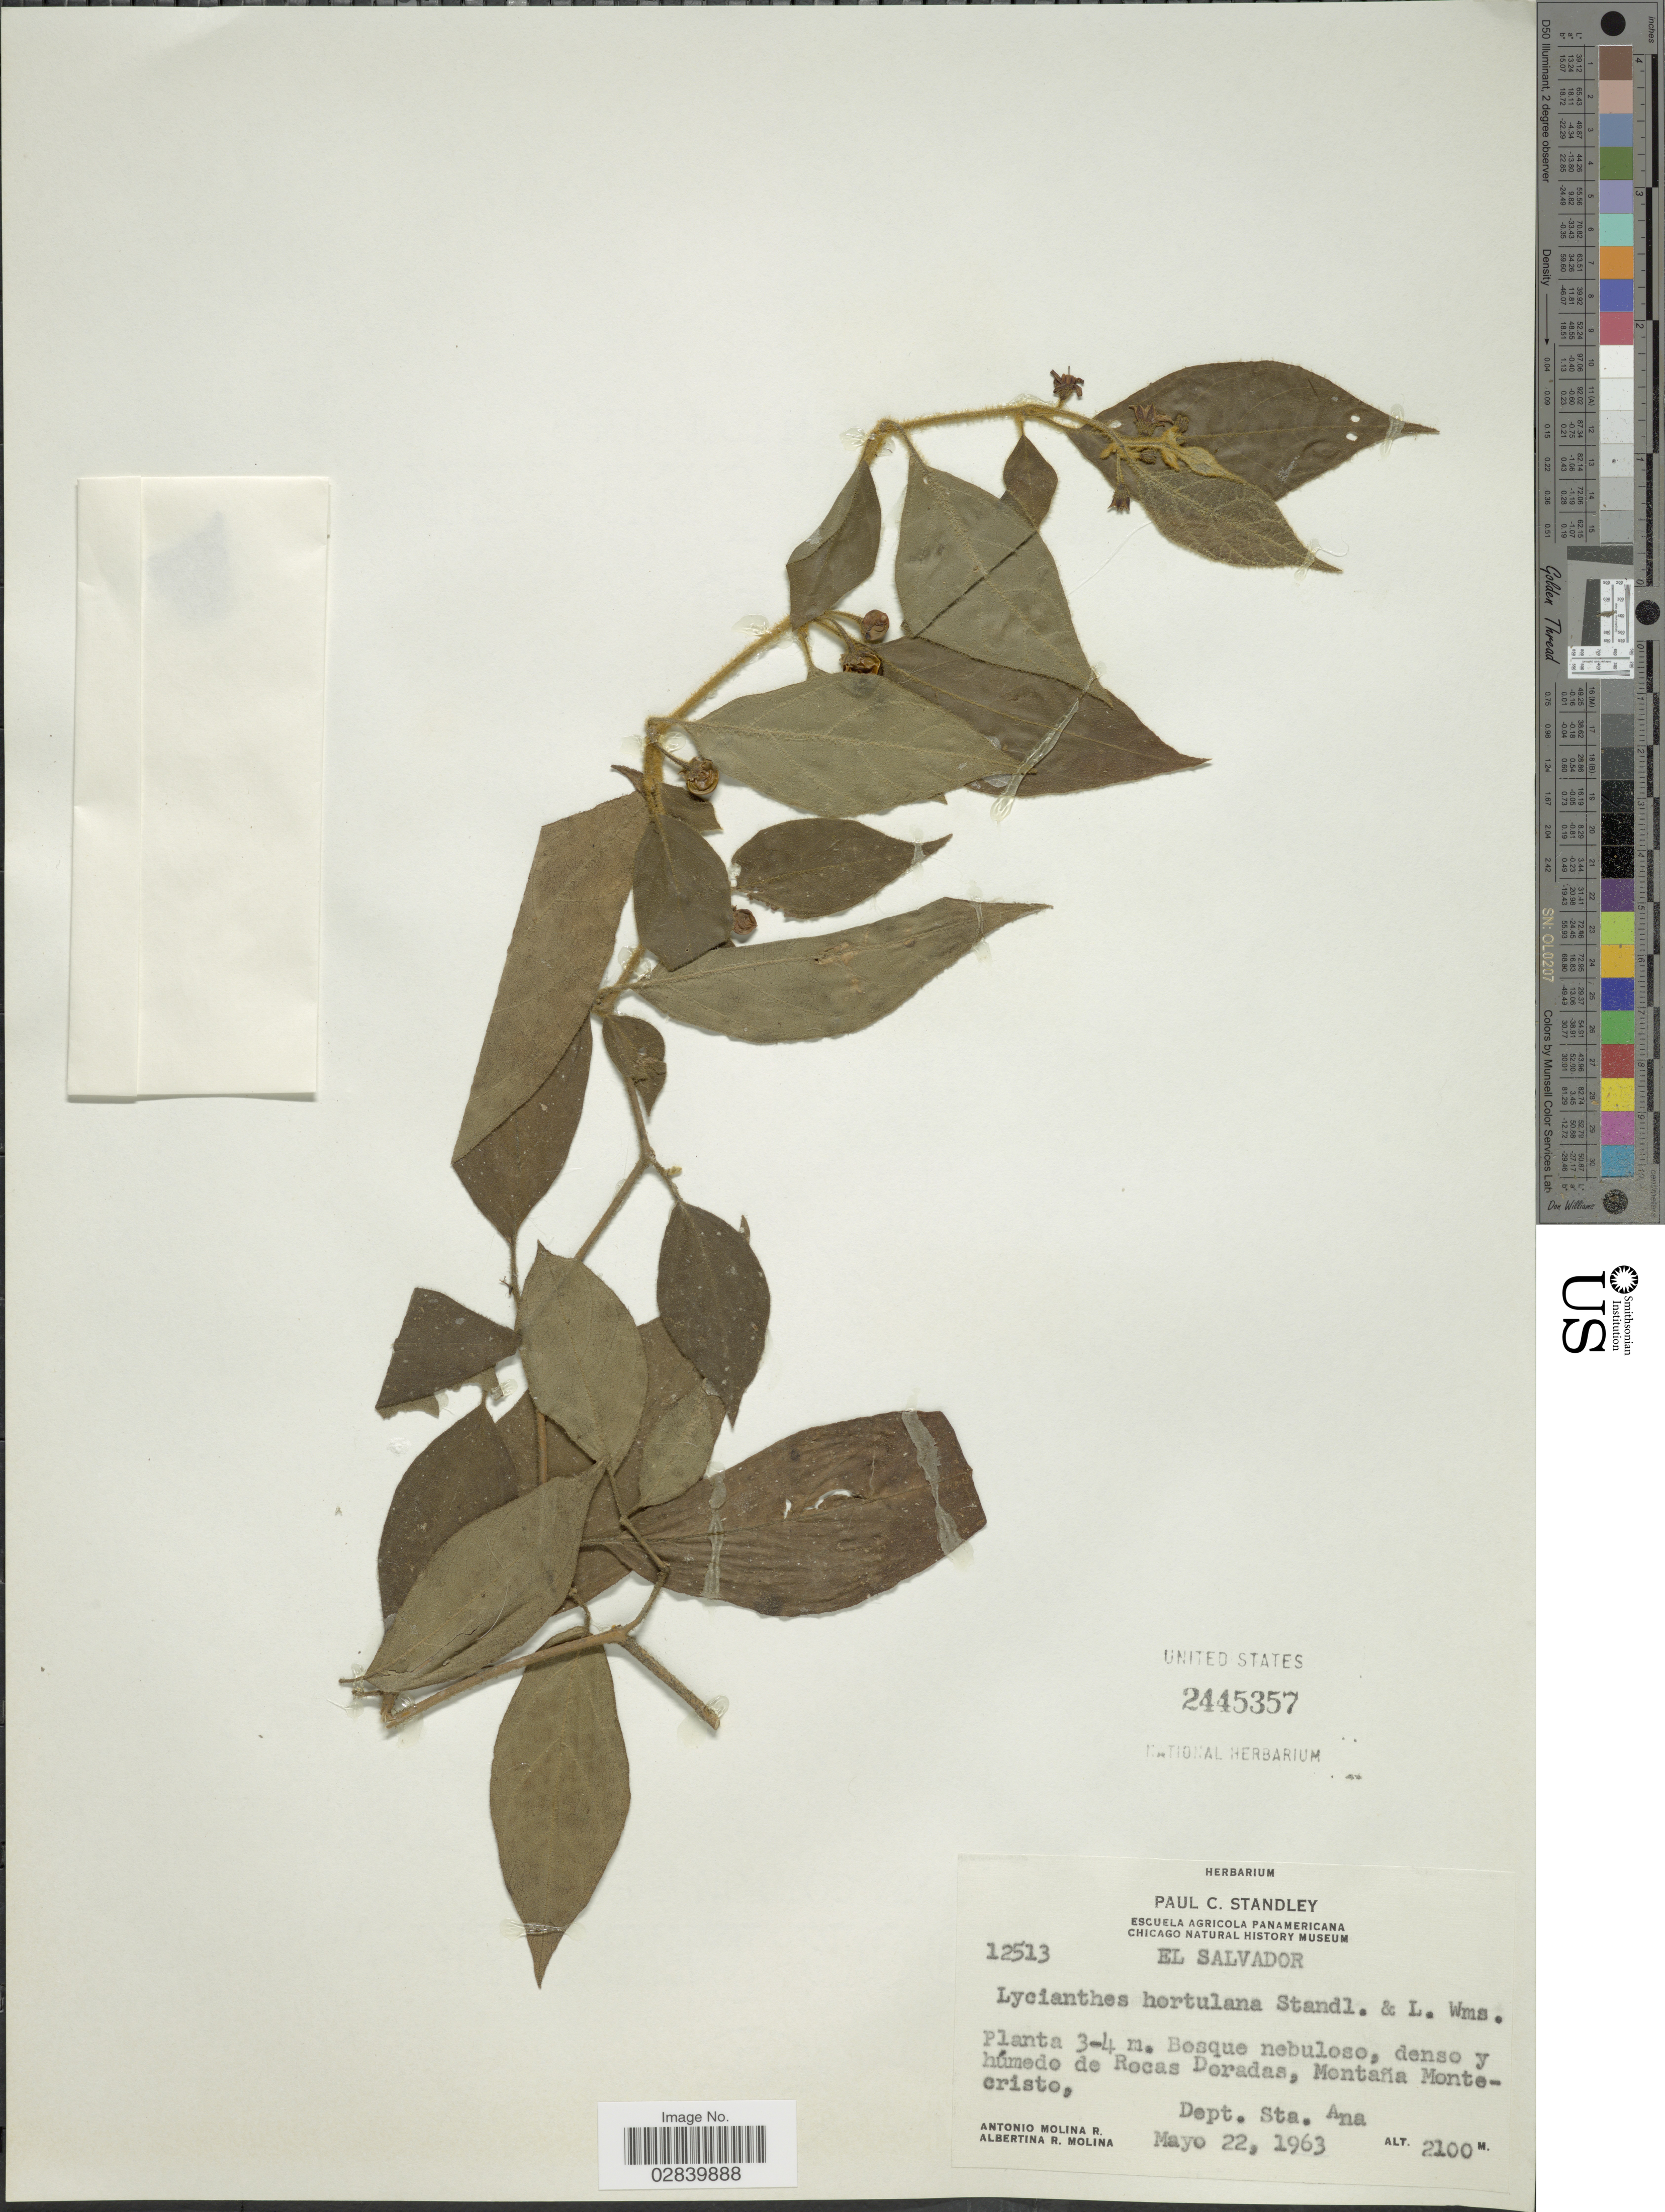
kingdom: Plantae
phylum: Tracheophyta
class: Magnoliopsida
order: Solanales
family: Solanaceae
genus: Lycianthes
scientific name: Lycianthes hortulana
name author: Standl. & L.O. Williams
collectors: A. Molina R. & A. R. Molina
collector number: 12513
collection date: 1963-05-22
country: El Salvador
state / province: Santa Ana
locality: Bosque nebuloso, denso y húmedo de Rocas Doradas, Montaña Montecristo, Dept. Sta. Ana.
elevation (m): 2100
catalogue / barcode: US 2445357